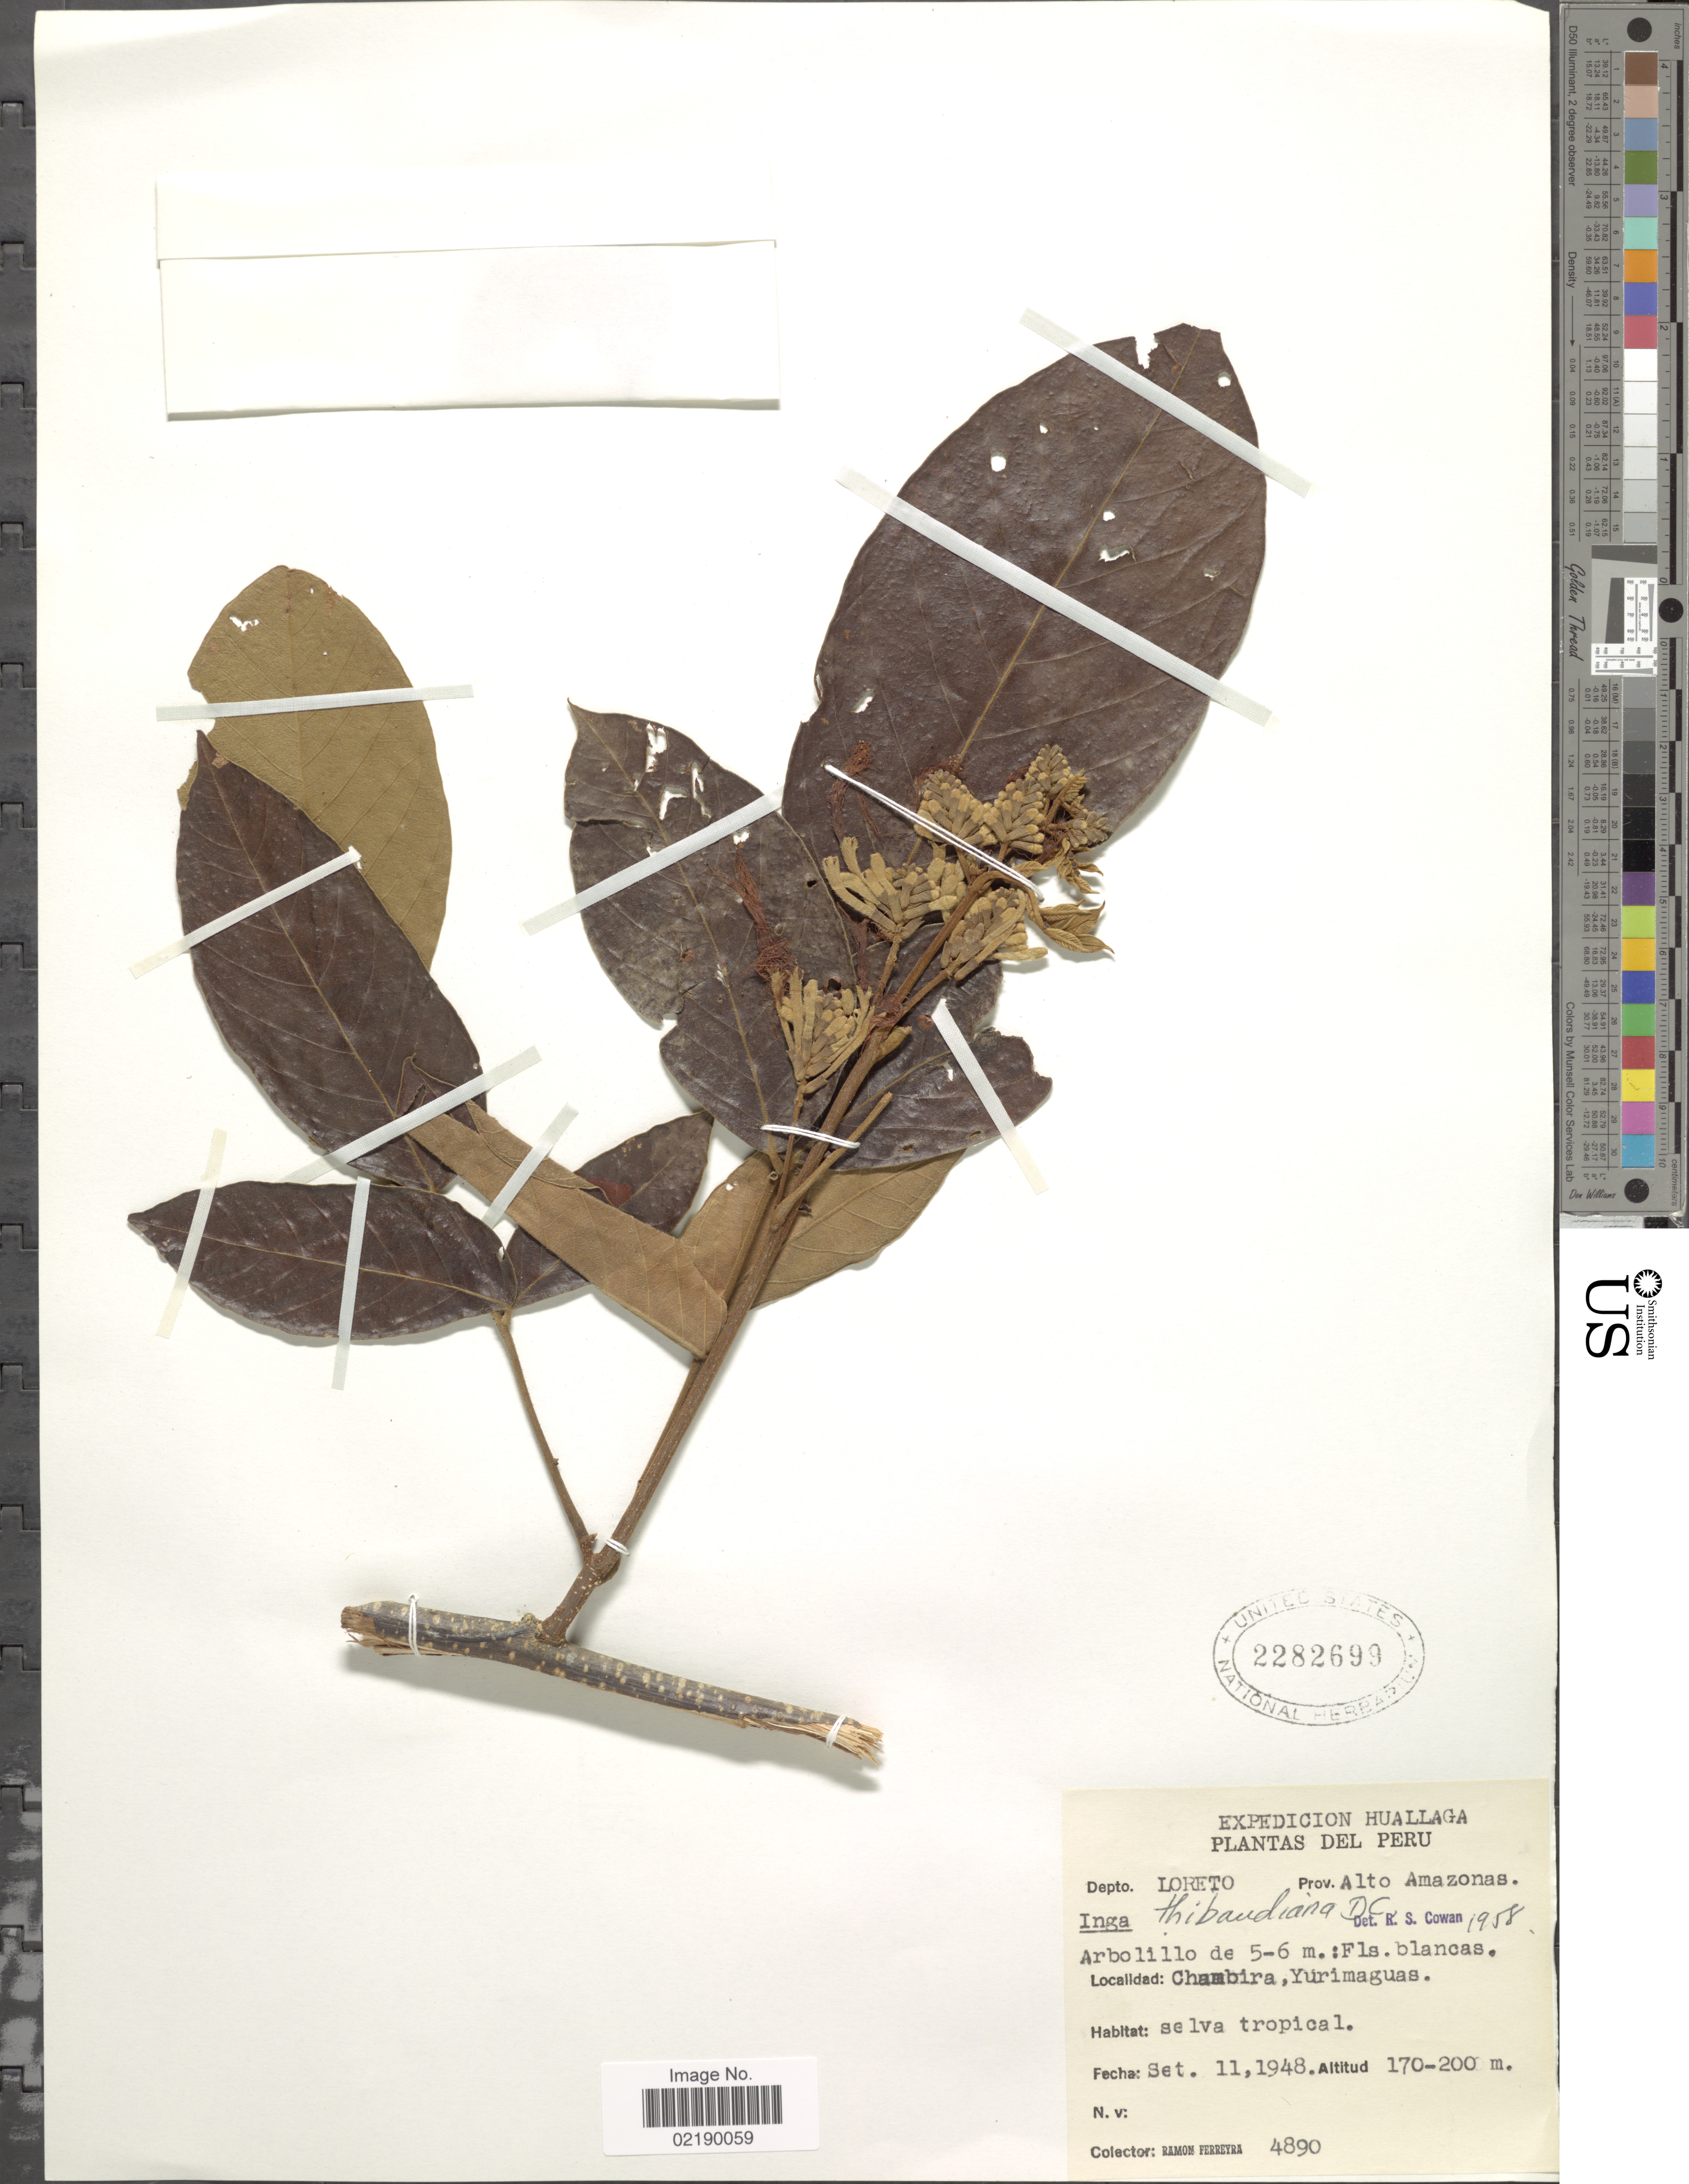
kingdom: Plantae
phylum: Tracheophyta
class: Magnoliopsida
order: Fabales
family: Fabaceae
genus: Inga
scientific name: Inga thibaudiana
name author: DC.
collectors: R. A. Ferreyra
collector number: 4890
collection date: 1948-09-11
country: Peru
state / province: Loreto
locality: Huallaga, Alto Amazonas, Chambira, Yurimaguas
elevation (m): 170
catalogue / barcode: US 2282699